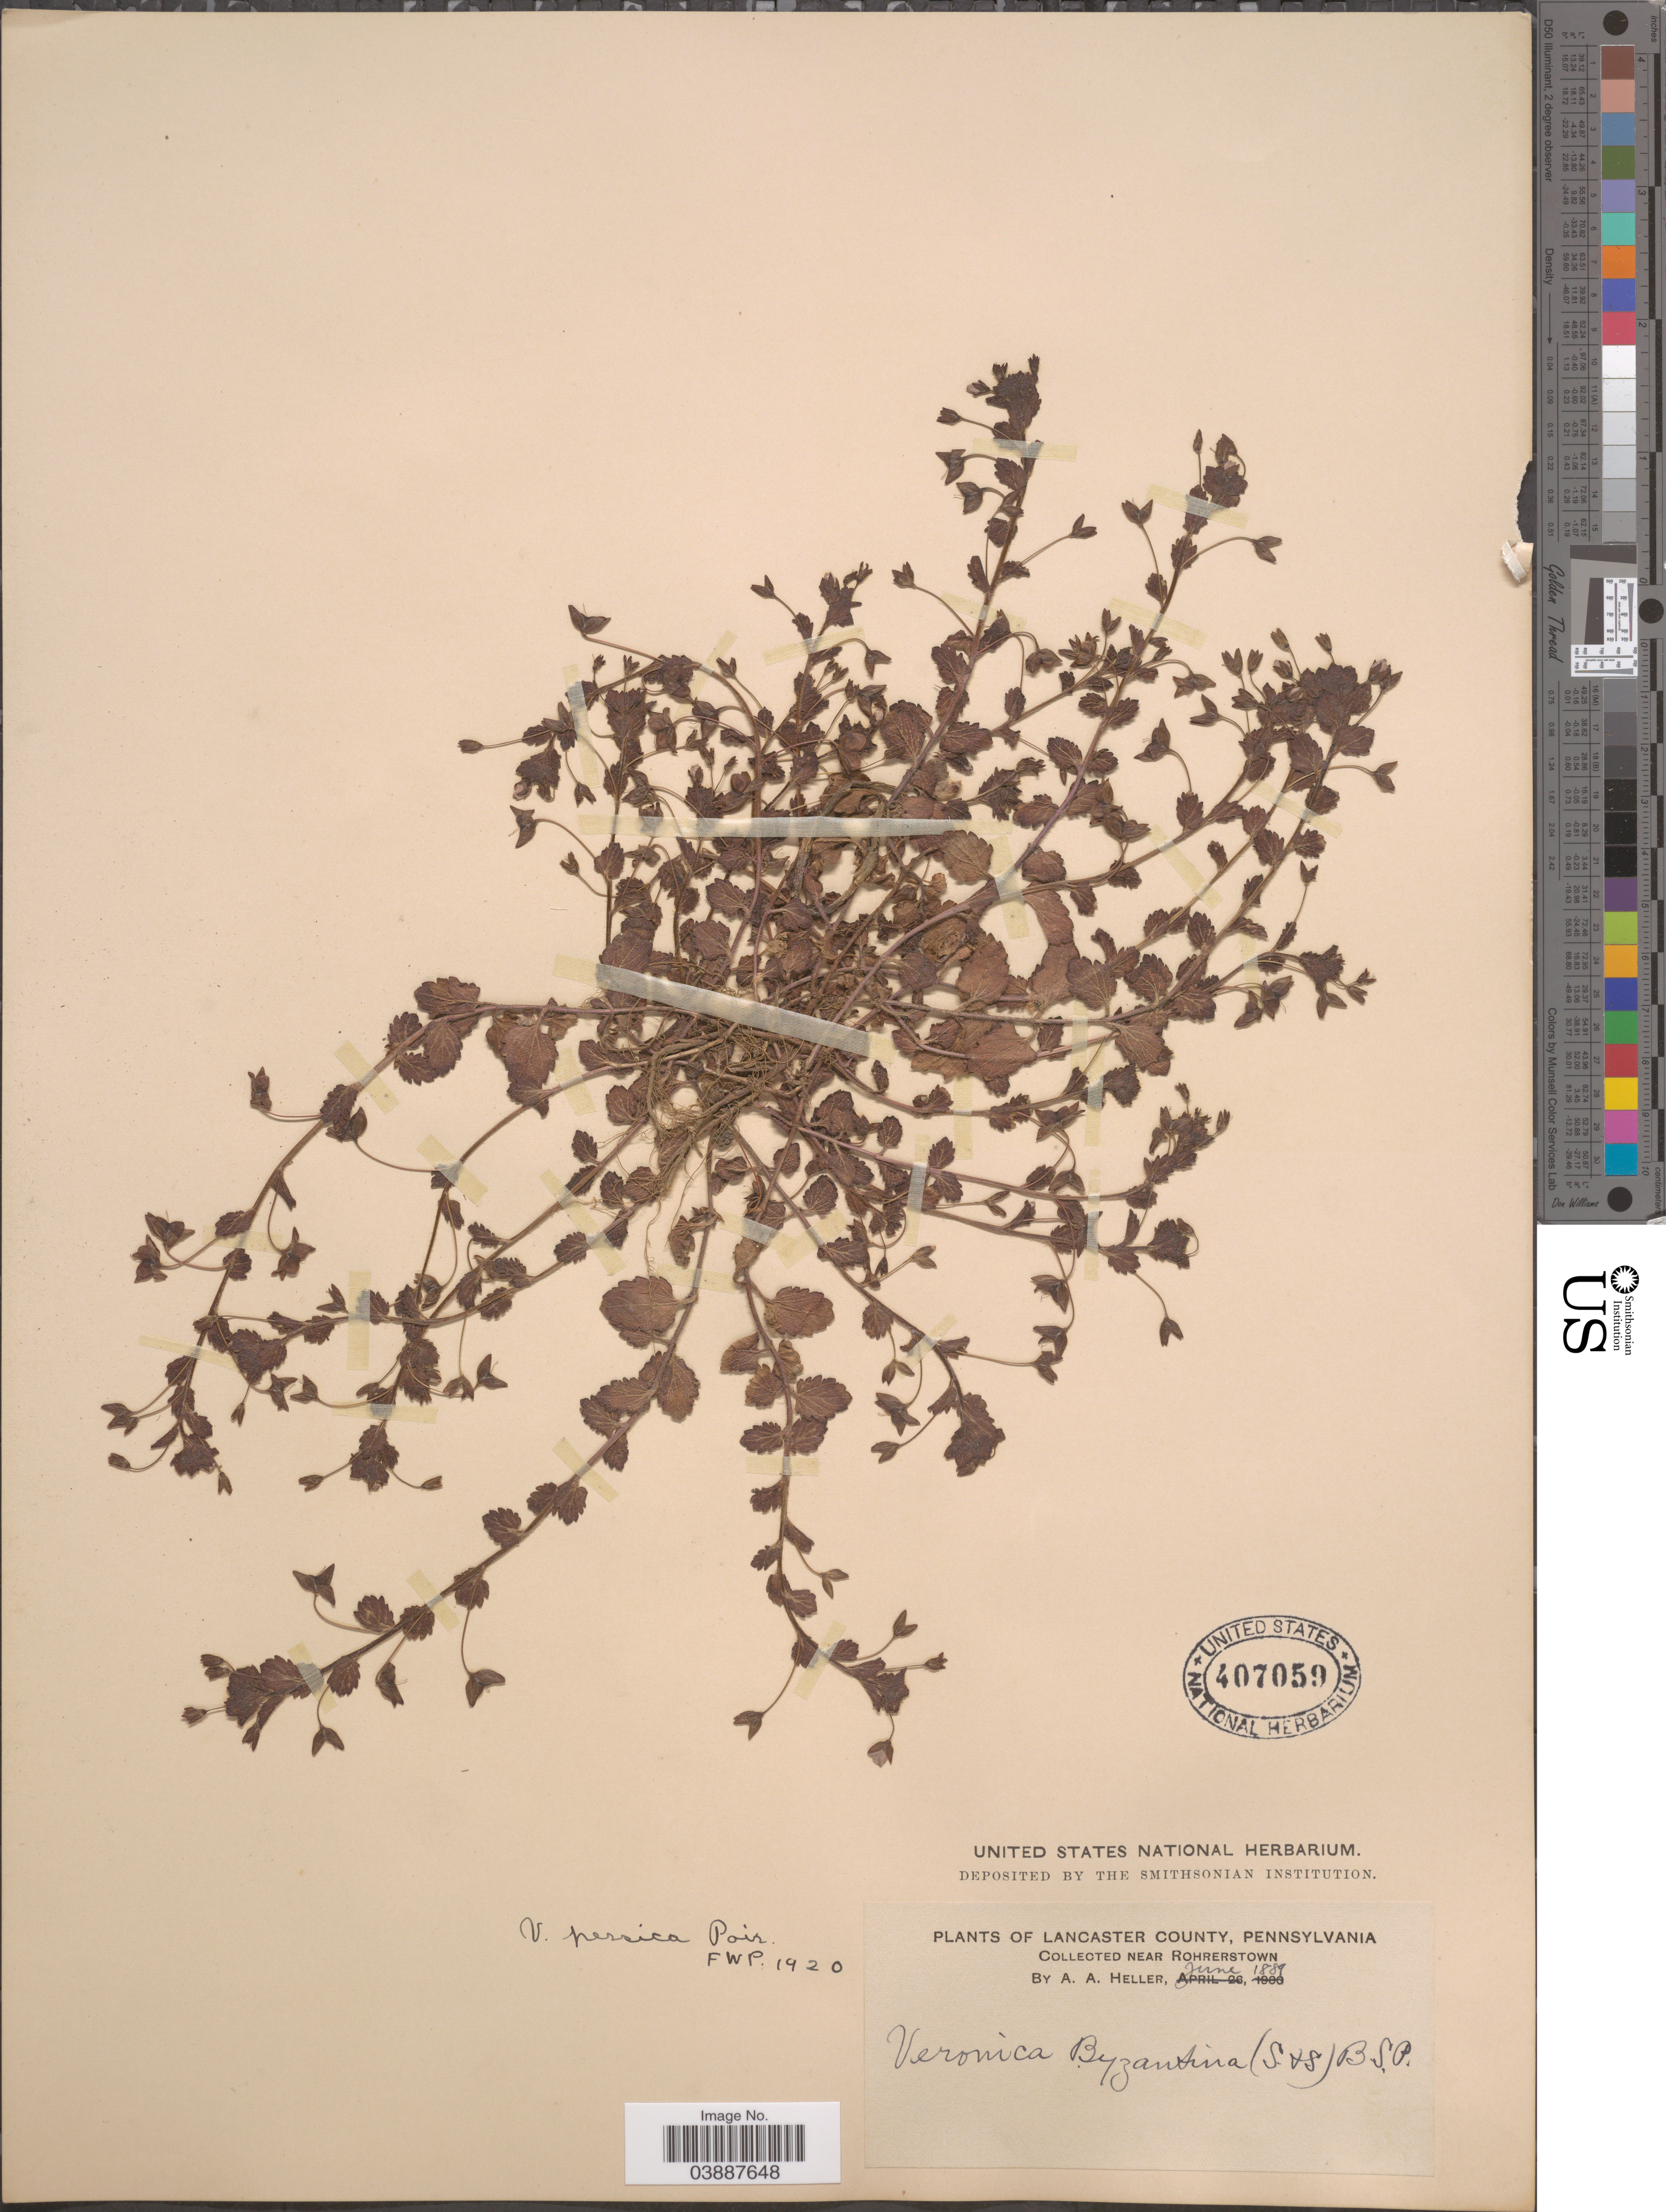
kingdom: Plantae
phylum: Tracheophyta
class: Magnoliopsida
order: Lamiales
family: Plantaginaceae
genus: Veronica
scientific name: Veronica persica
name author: Poir.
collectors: A. A. Heller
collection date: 1889-06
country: United States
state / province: Pennsylvania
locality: Lancaster County. Near Rohrerstown.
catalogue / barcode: US 407059